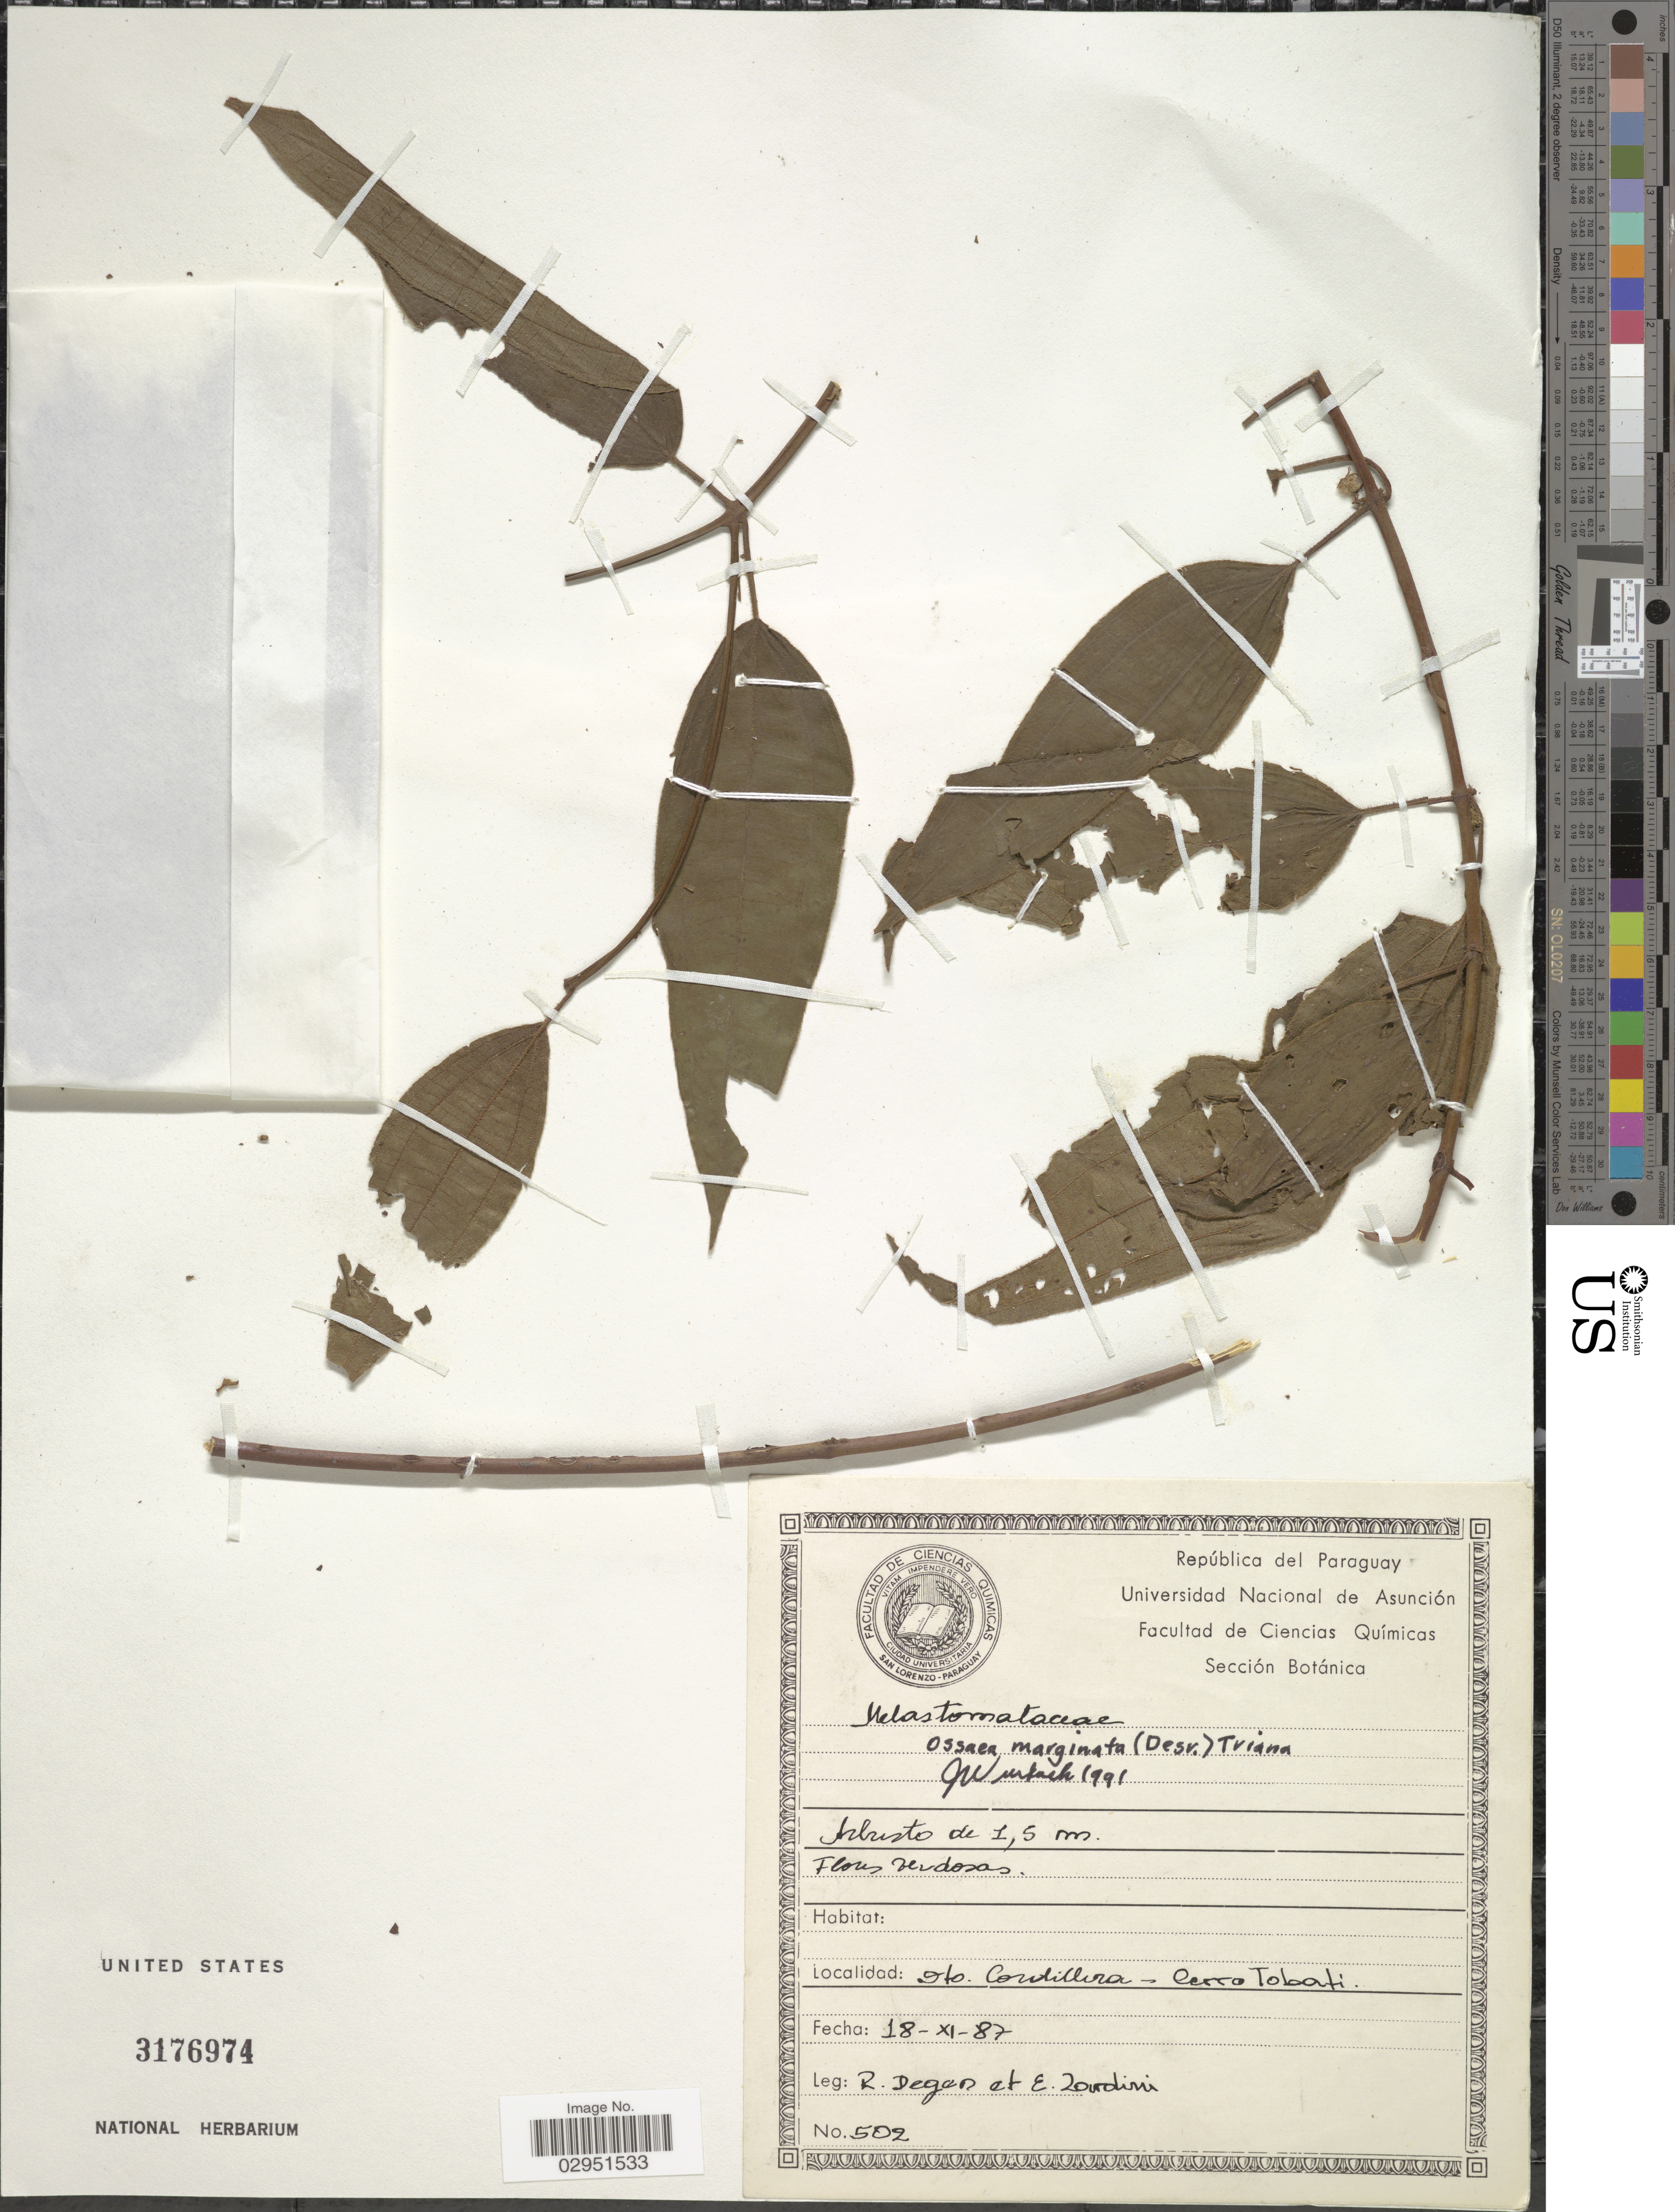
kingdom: Plantae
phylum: Tracheophyta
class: Magnoliopsida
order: Myrtales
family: Melastomataceae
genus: Ossaea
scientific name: Ossaea marginata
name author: Triana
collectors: R. Degen & E. Zardini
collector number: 502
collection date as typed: Transcribed d/m/y: 18/11/87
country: Paraguay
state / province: Cordillera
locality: Dto. Cordillera-Cerro Tobati.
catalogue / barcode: US 3176974